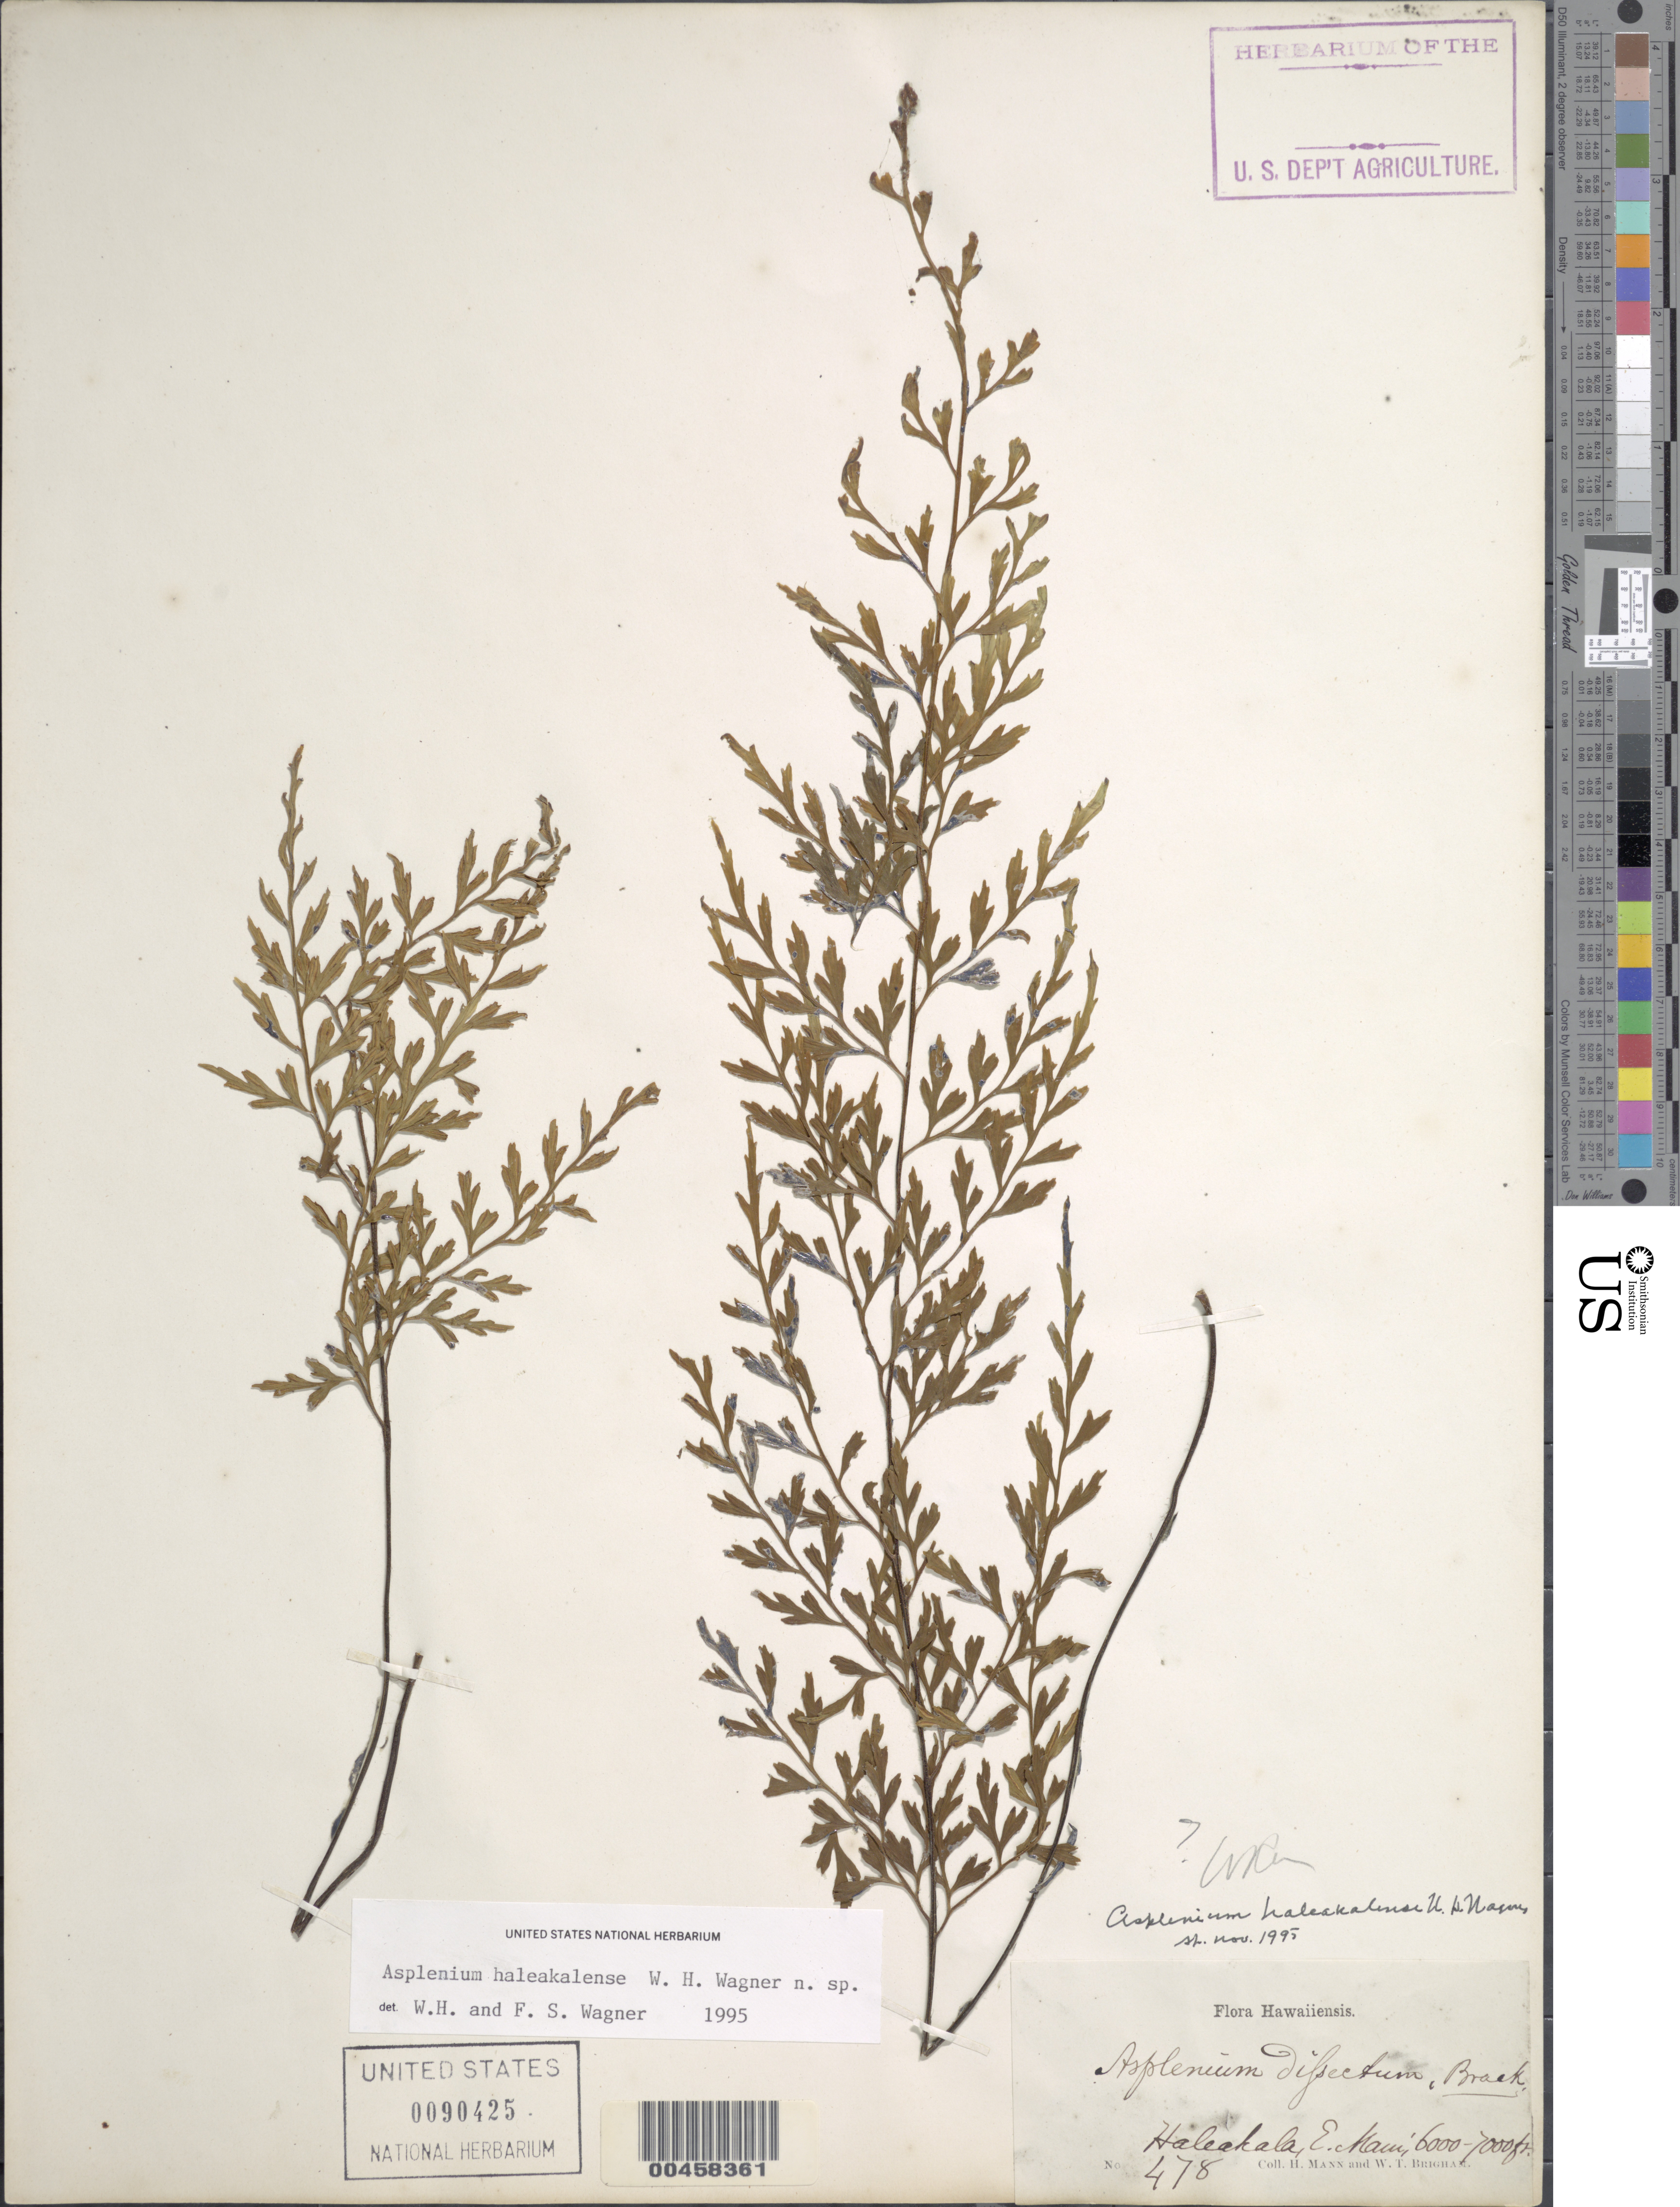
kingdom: Plantae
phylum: Tracheophyta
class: Polypodiopsida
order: Polypodiales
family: Aspleniaceae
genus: Asplenium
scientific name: Asplenium haleakalense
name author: W.H. Wagner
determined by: Wagner, W. L.; Wagner, F. S.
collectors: H. Mann & W. T. Brigham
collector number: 478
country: United States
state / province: Hawaii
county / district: Maui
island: Maui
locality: Haleakala, E. Maui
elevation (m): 1829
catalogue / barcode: US 90425